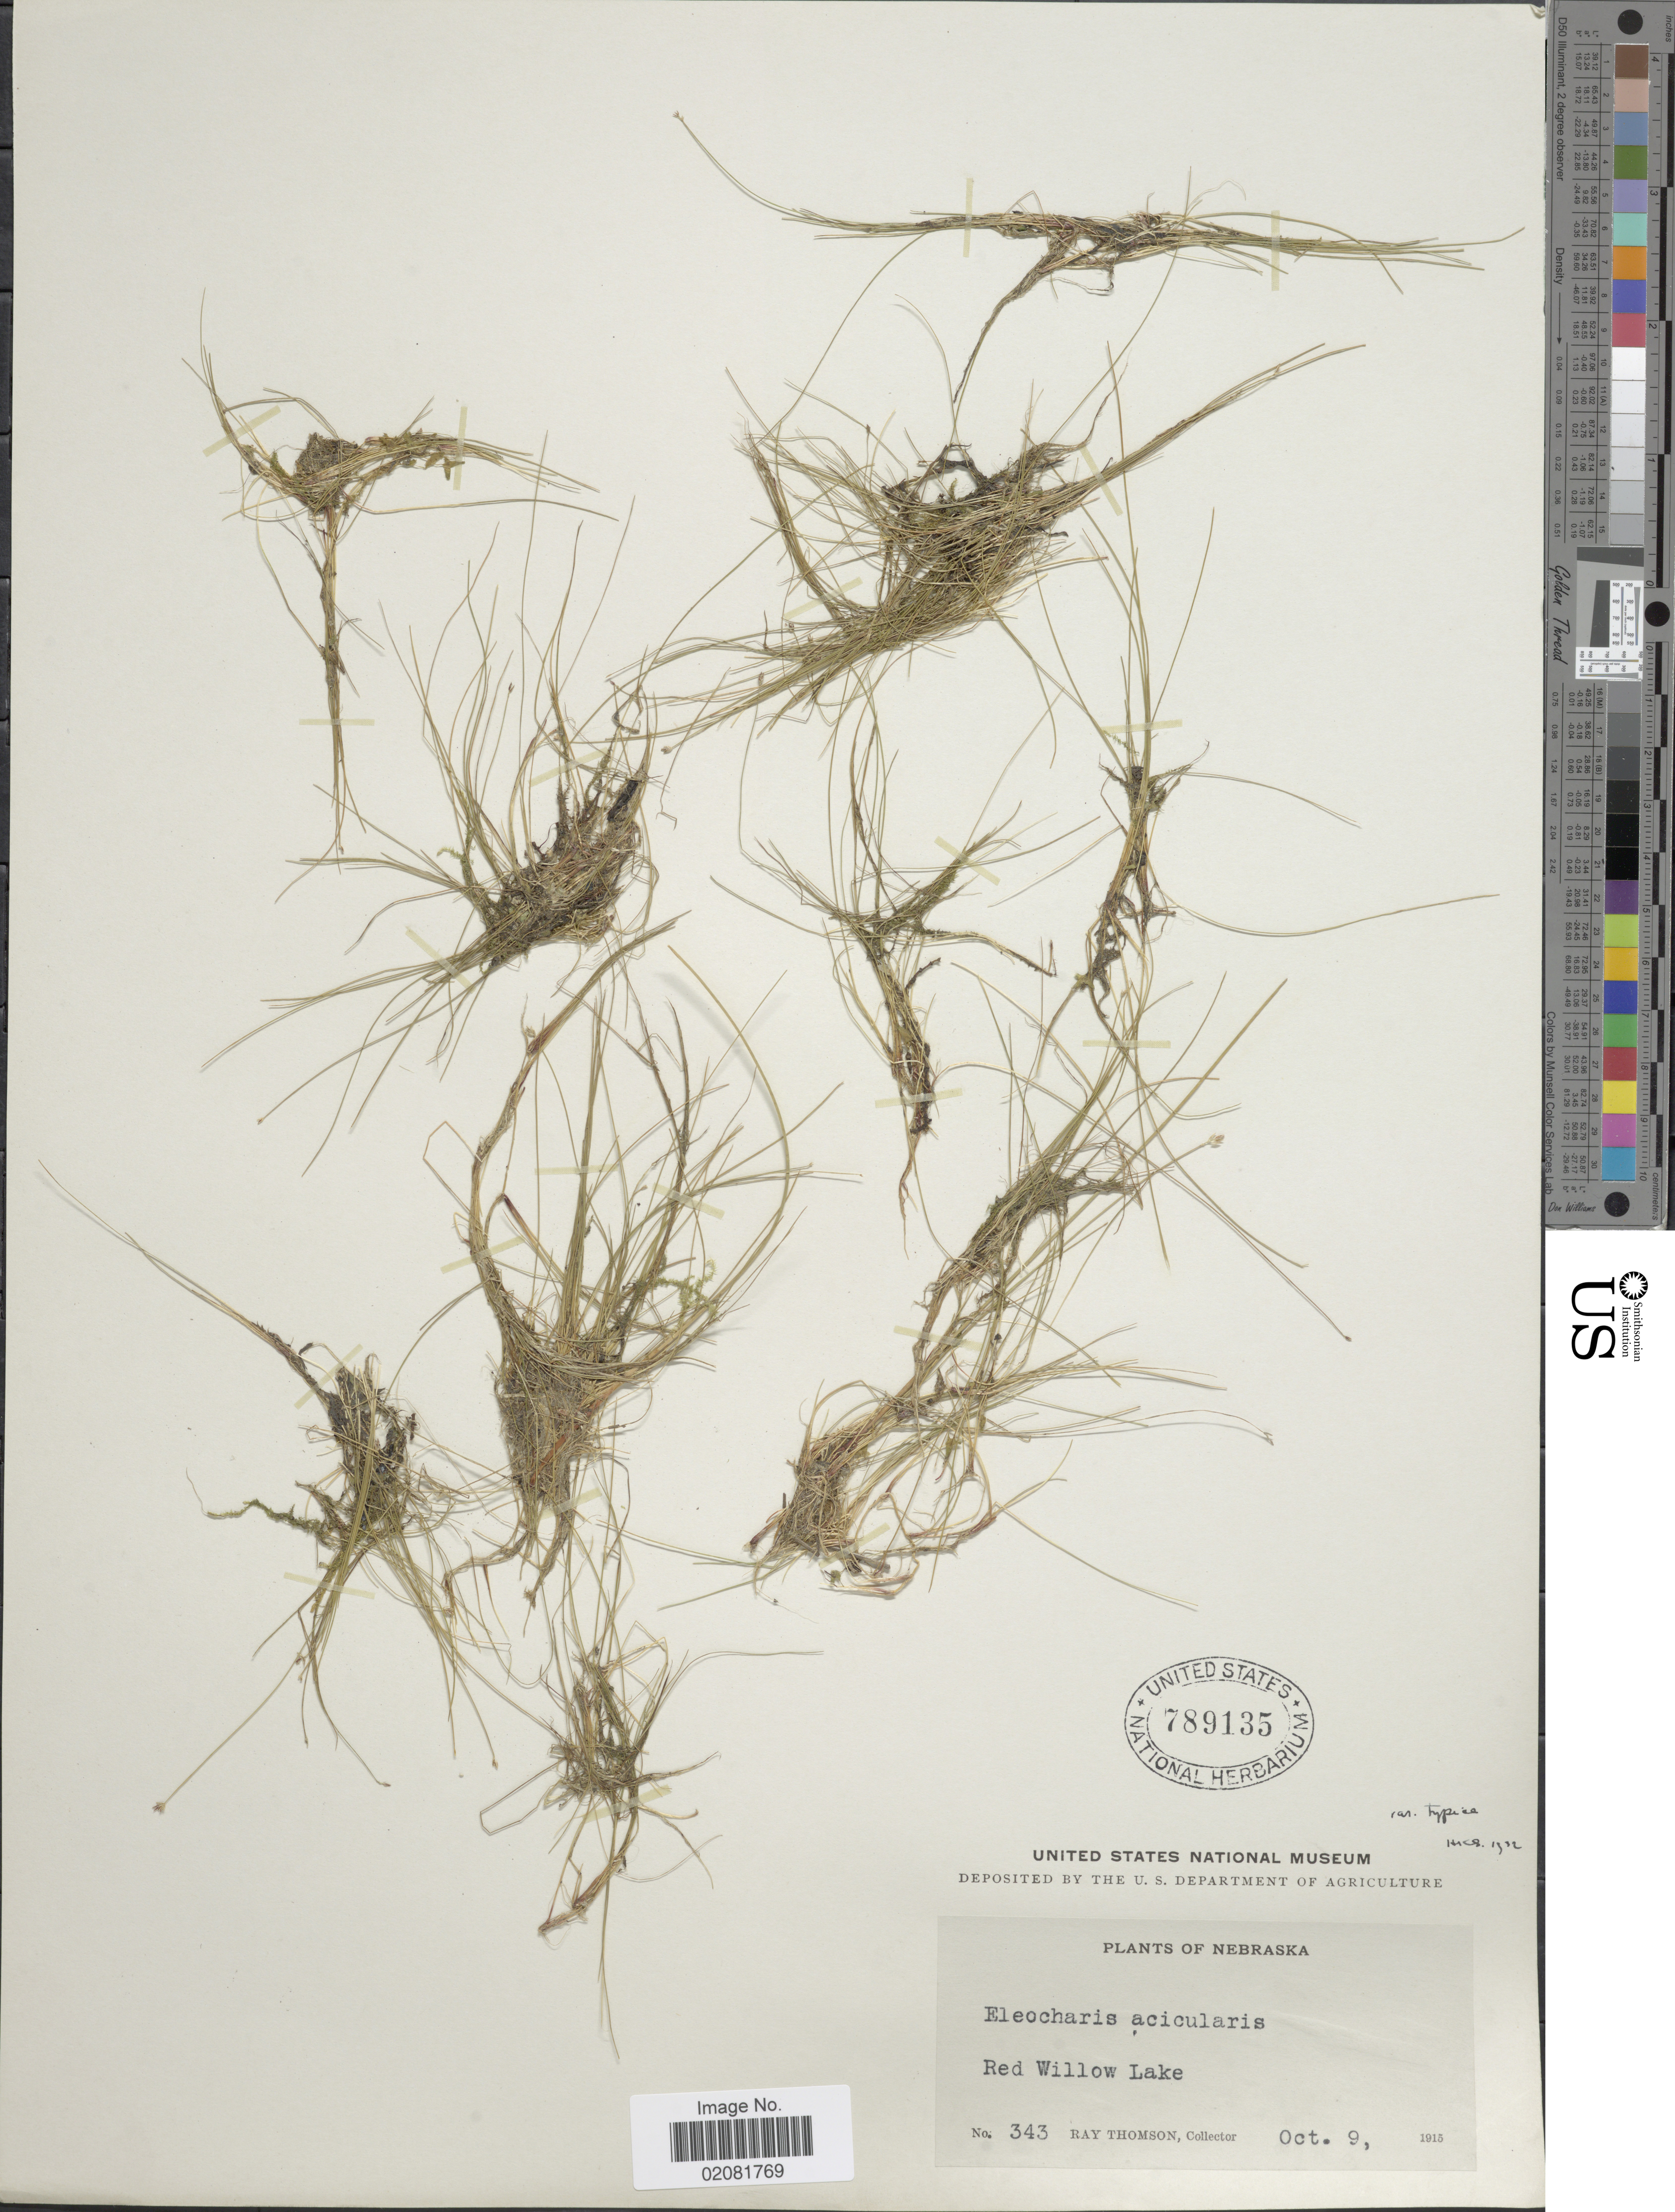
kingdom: Plantae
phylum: Tracheophyta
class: Liliopsida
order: Poales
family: Cyperaceae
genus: Eleocharis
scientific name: Eleocharis acicularis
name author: (L.) Roem. & Schult.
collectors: R. Thomson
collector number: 343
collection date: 1915-10-09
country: United States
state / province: Nebraska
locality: Red Willow Lake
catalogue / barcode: US 789135